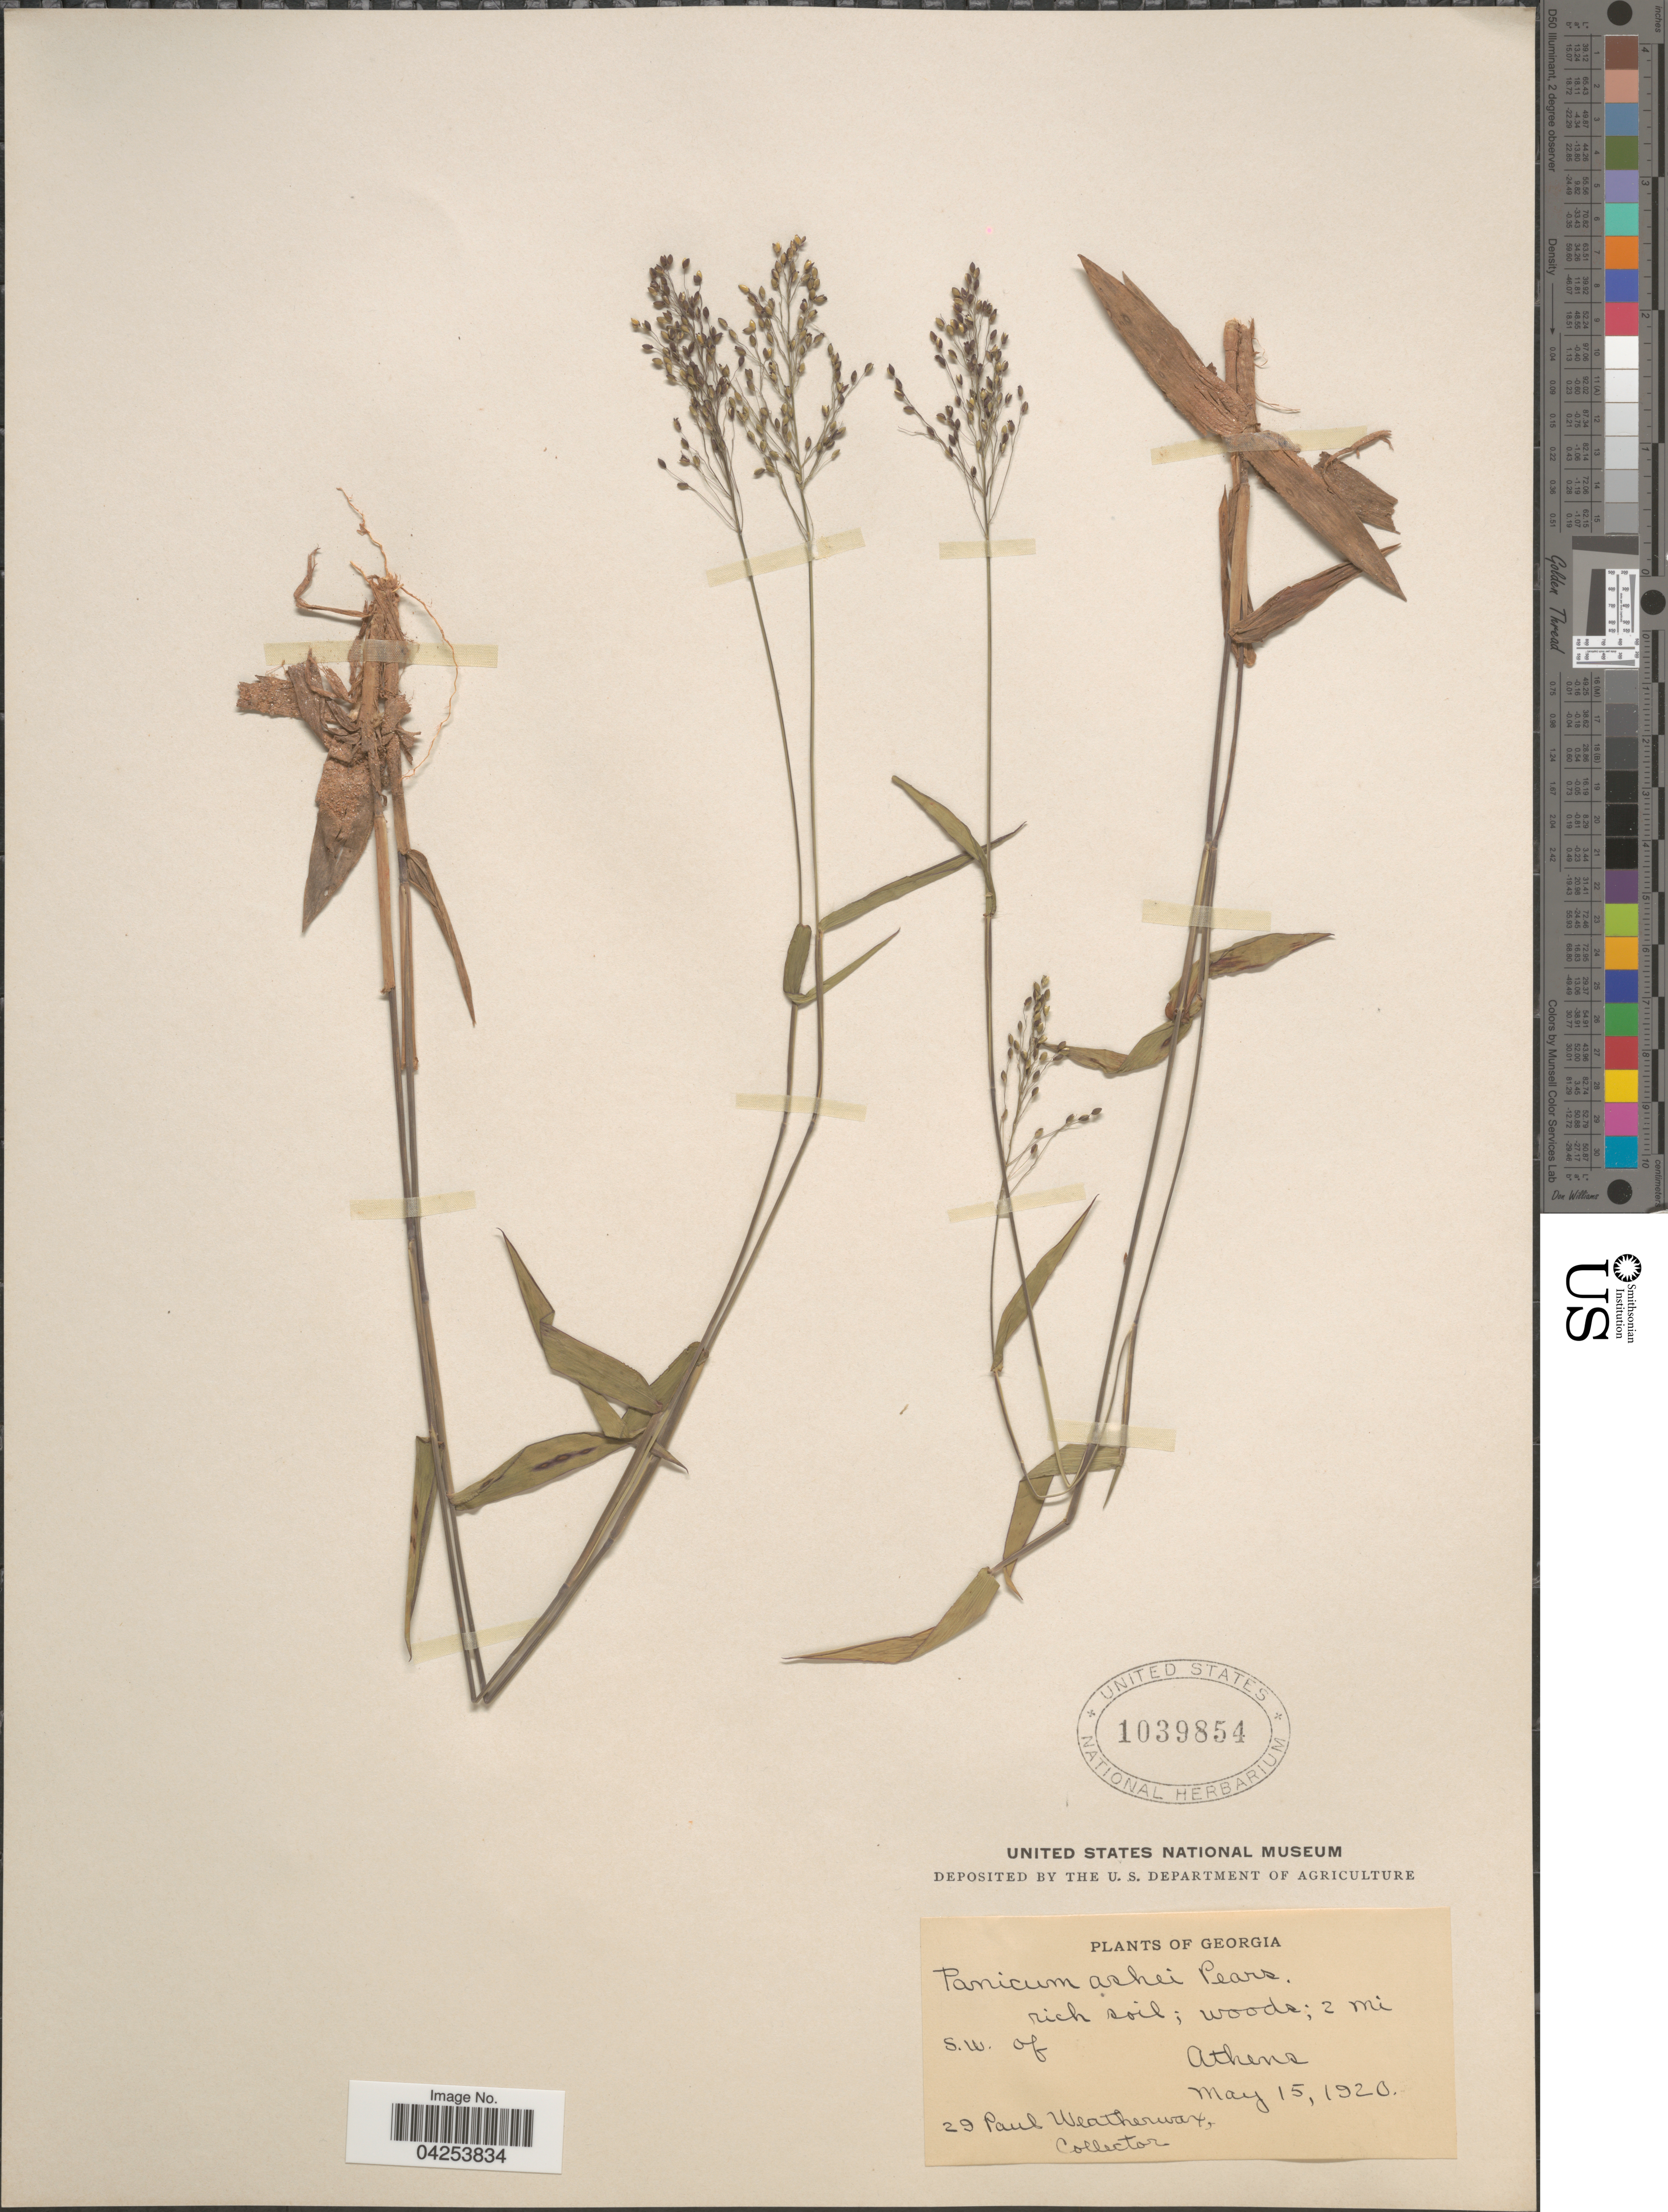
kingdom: Plantae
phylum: Tracheophyta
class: Liliopsida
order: Poales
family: Poaceae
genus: Dichanthelium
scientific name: Dichanthelium commutatum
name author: (Schult.) Gould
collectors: P. Weatherwax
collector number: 29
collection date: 1920-05-15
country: United States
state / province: Georgia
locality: Rich soil; woods; 2 mi S.W. of Athens.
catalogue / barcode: US 1039854